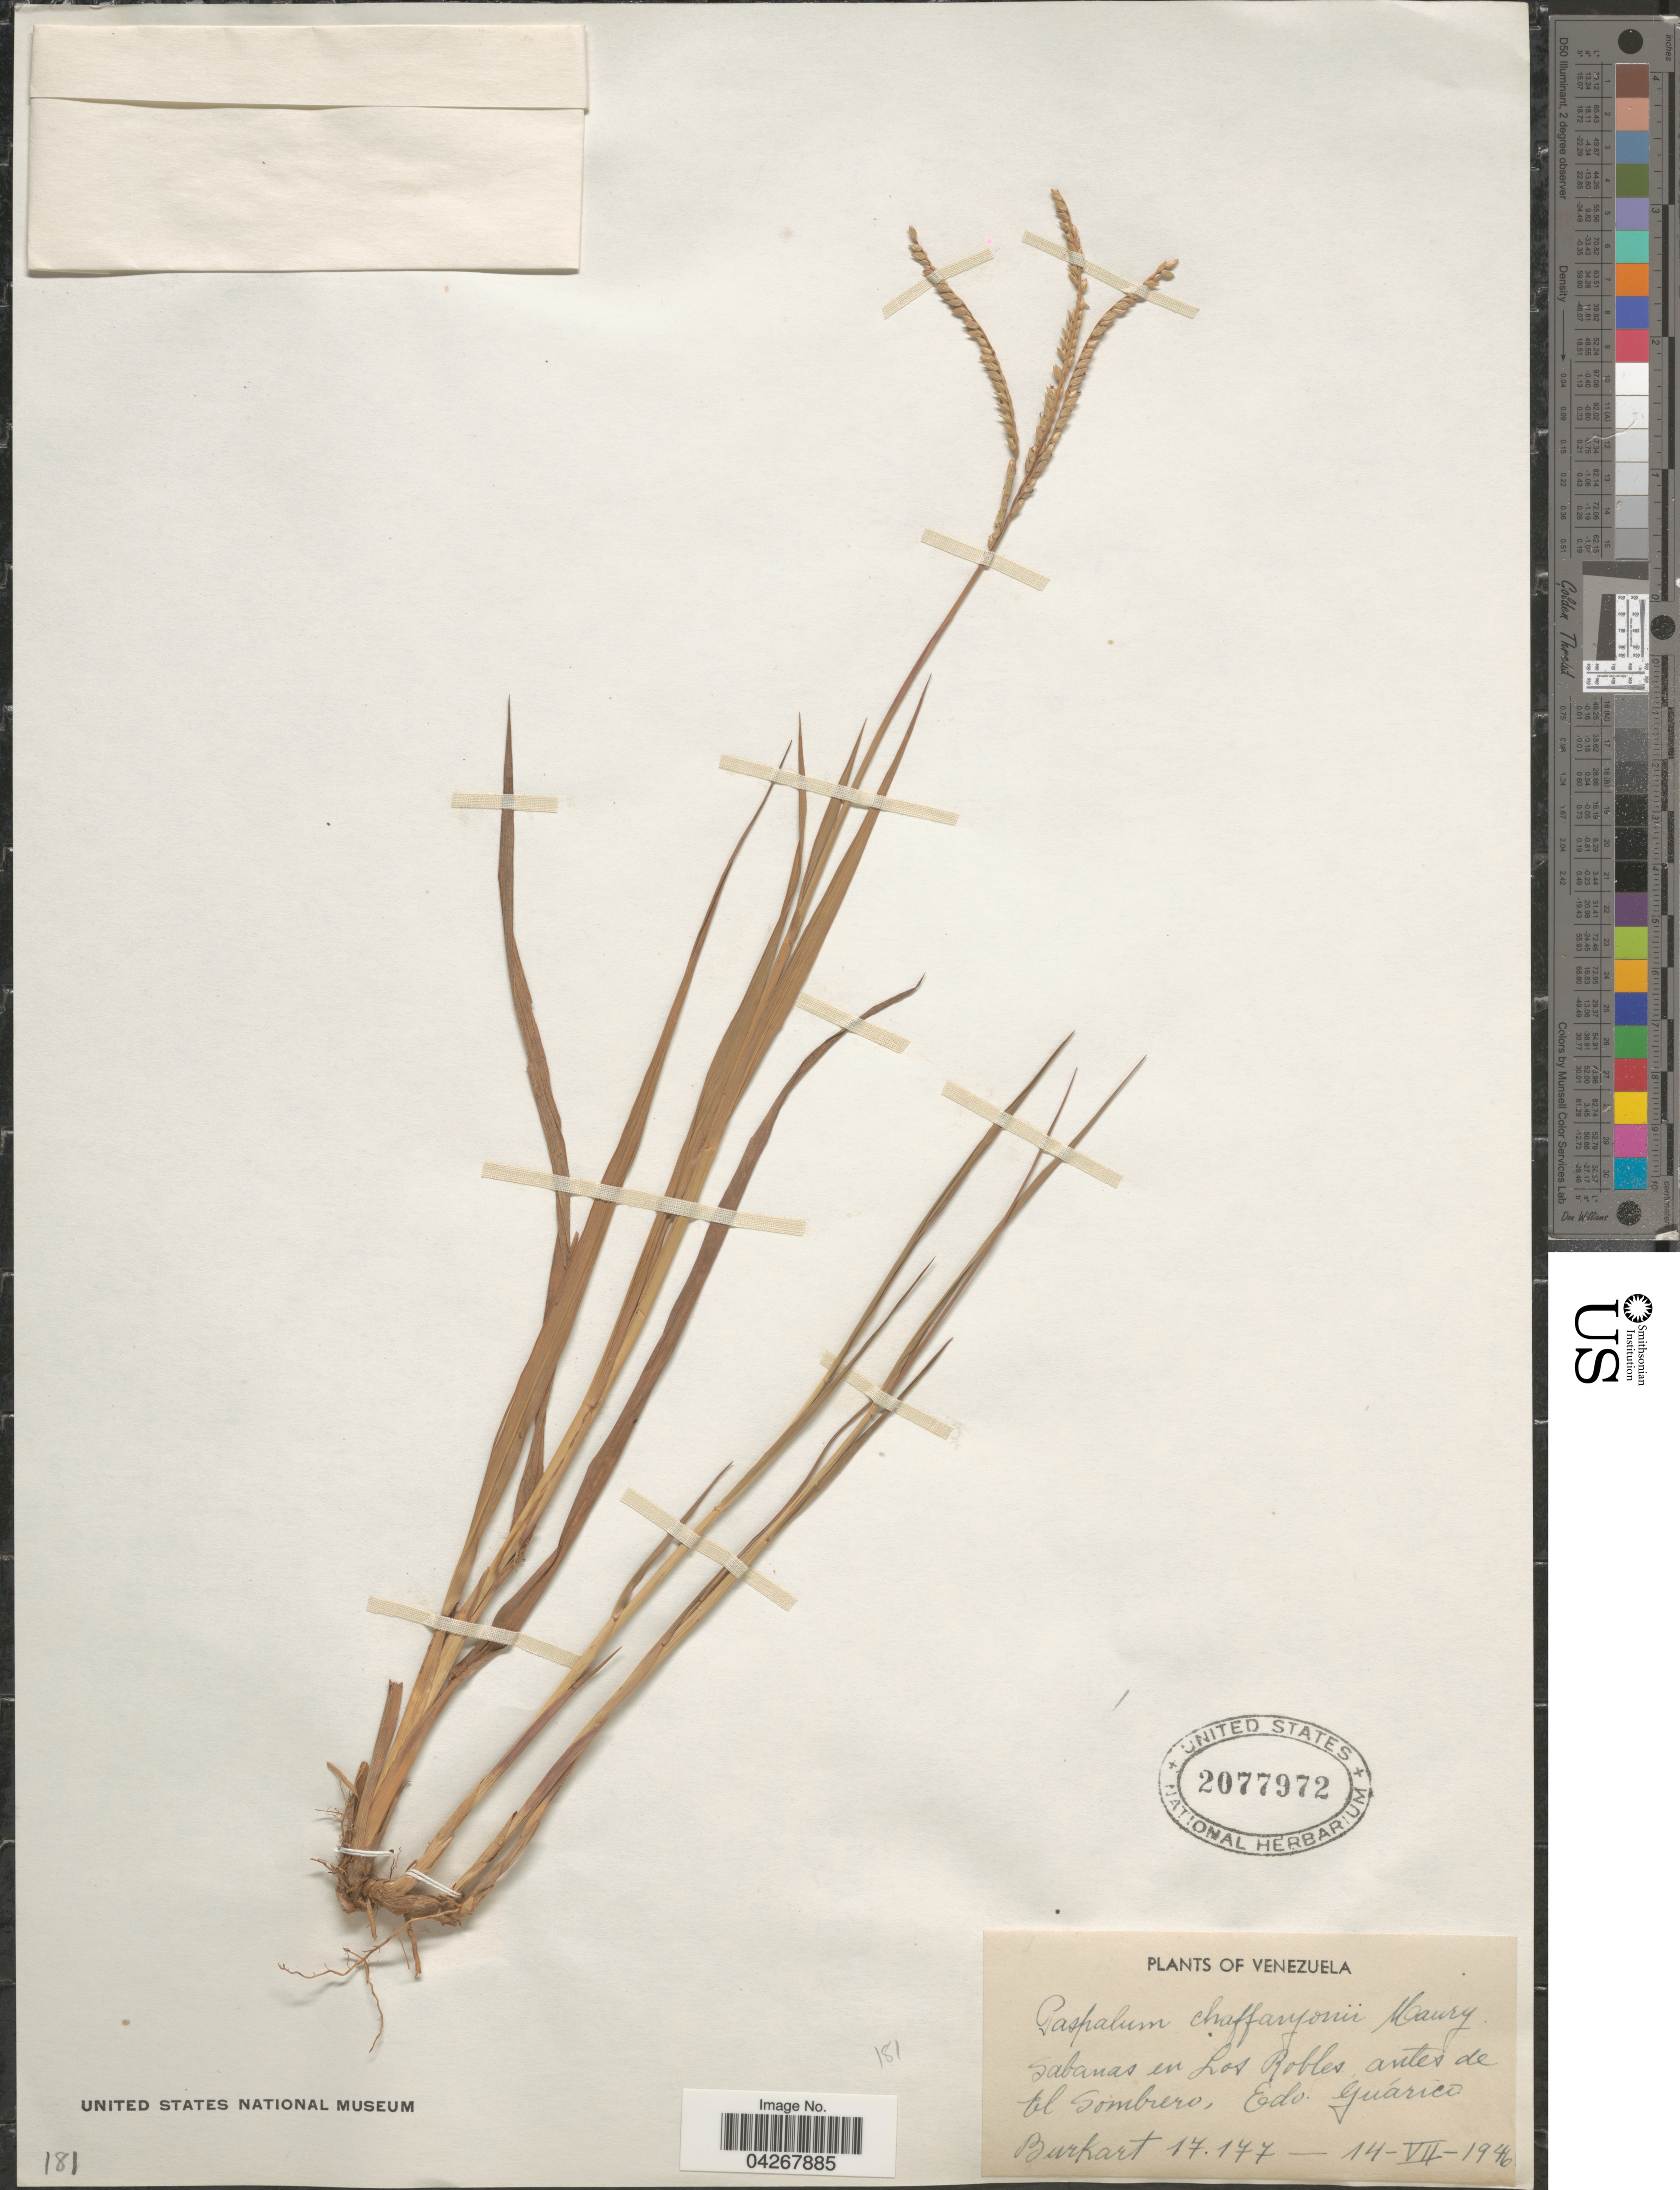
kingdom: Plantae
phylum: Tracheophyta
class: Liliopsida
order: Poales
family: Poaceae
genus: Paspalum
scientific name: Paspalum chaffanjonii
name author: Maury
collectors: -- Burkart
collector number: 17177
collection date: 1946-07-14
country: Venezuela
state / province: Guarico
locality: Sabanas en Los Robles, antes de El Sombrero, Edo. Guárico.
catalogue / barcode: US 2077972